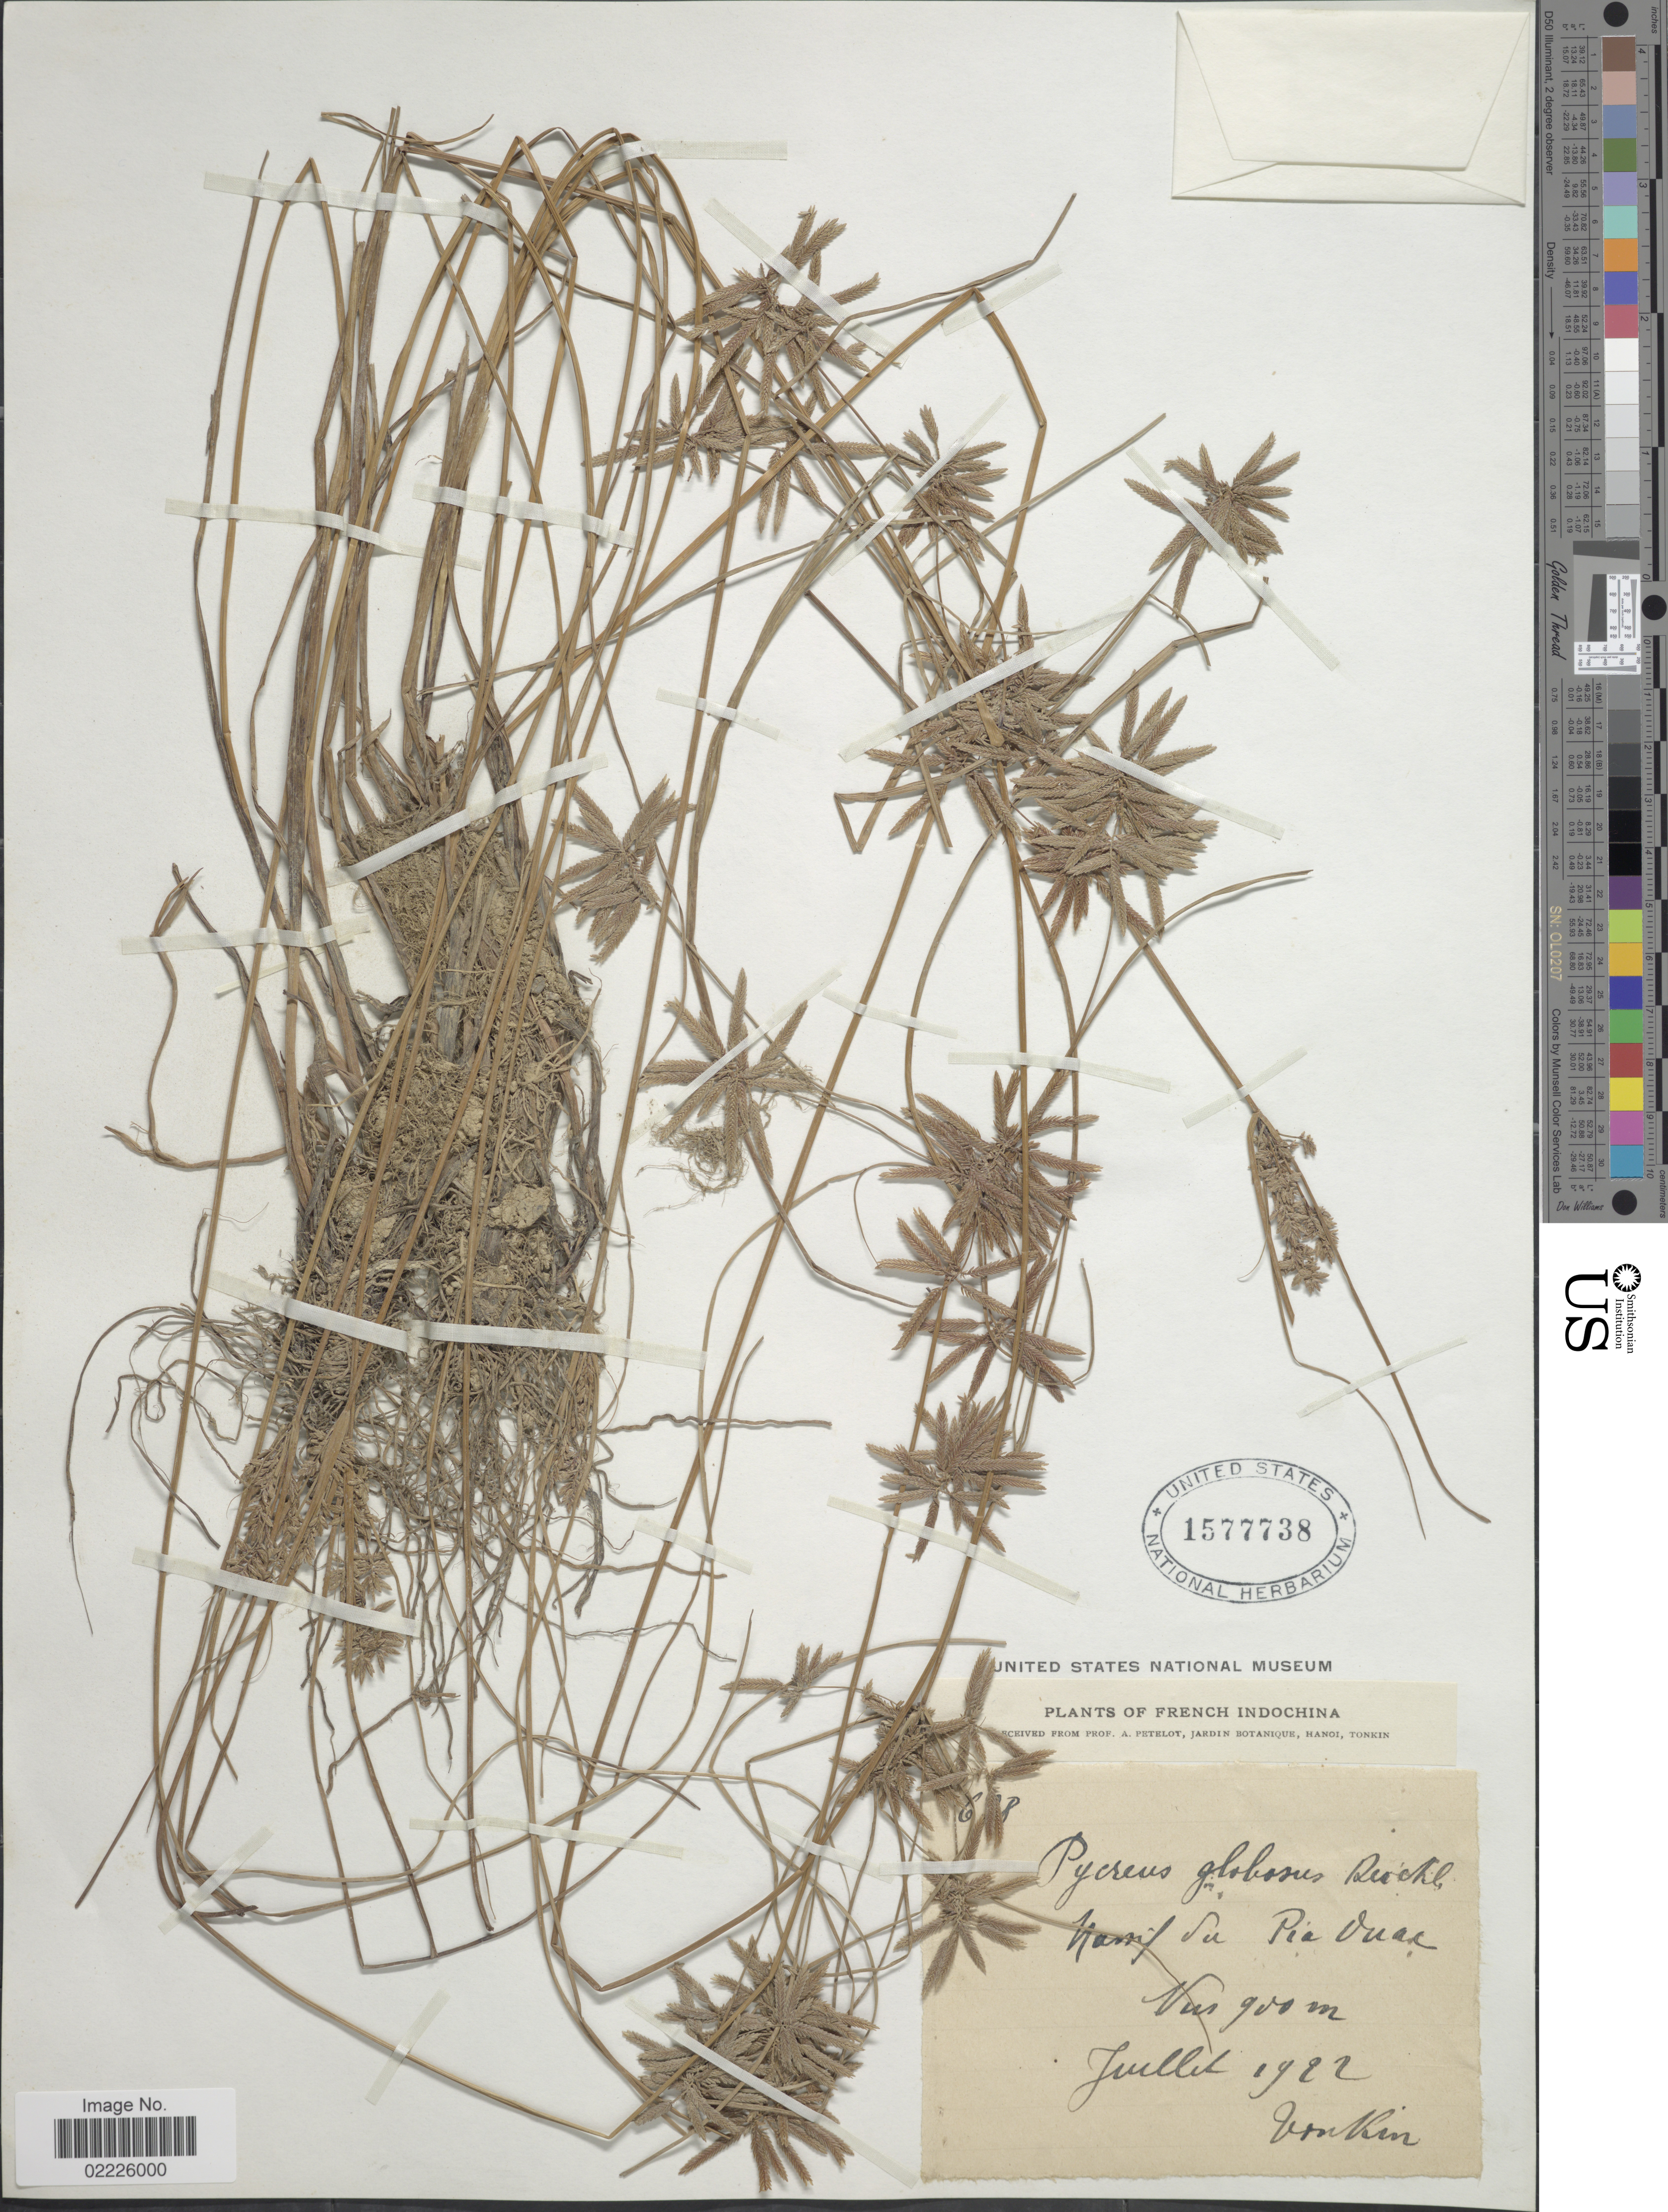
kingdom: Plantae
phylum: Tracheophyta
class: Liliopsida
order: Poales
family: Cyperaceae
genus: Cyperus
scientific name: Cyperus flavidus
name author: Retz.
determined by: Strong, Mark T., (BOT), Smithsonian Institution - National Museum of Natural History (UNITED STATES)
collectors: A. Petelot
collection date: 1922-07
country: Vietnam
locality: French Indochina, Tonkin. Massif du Pia Duac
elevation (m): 900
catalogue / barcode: US 1577738